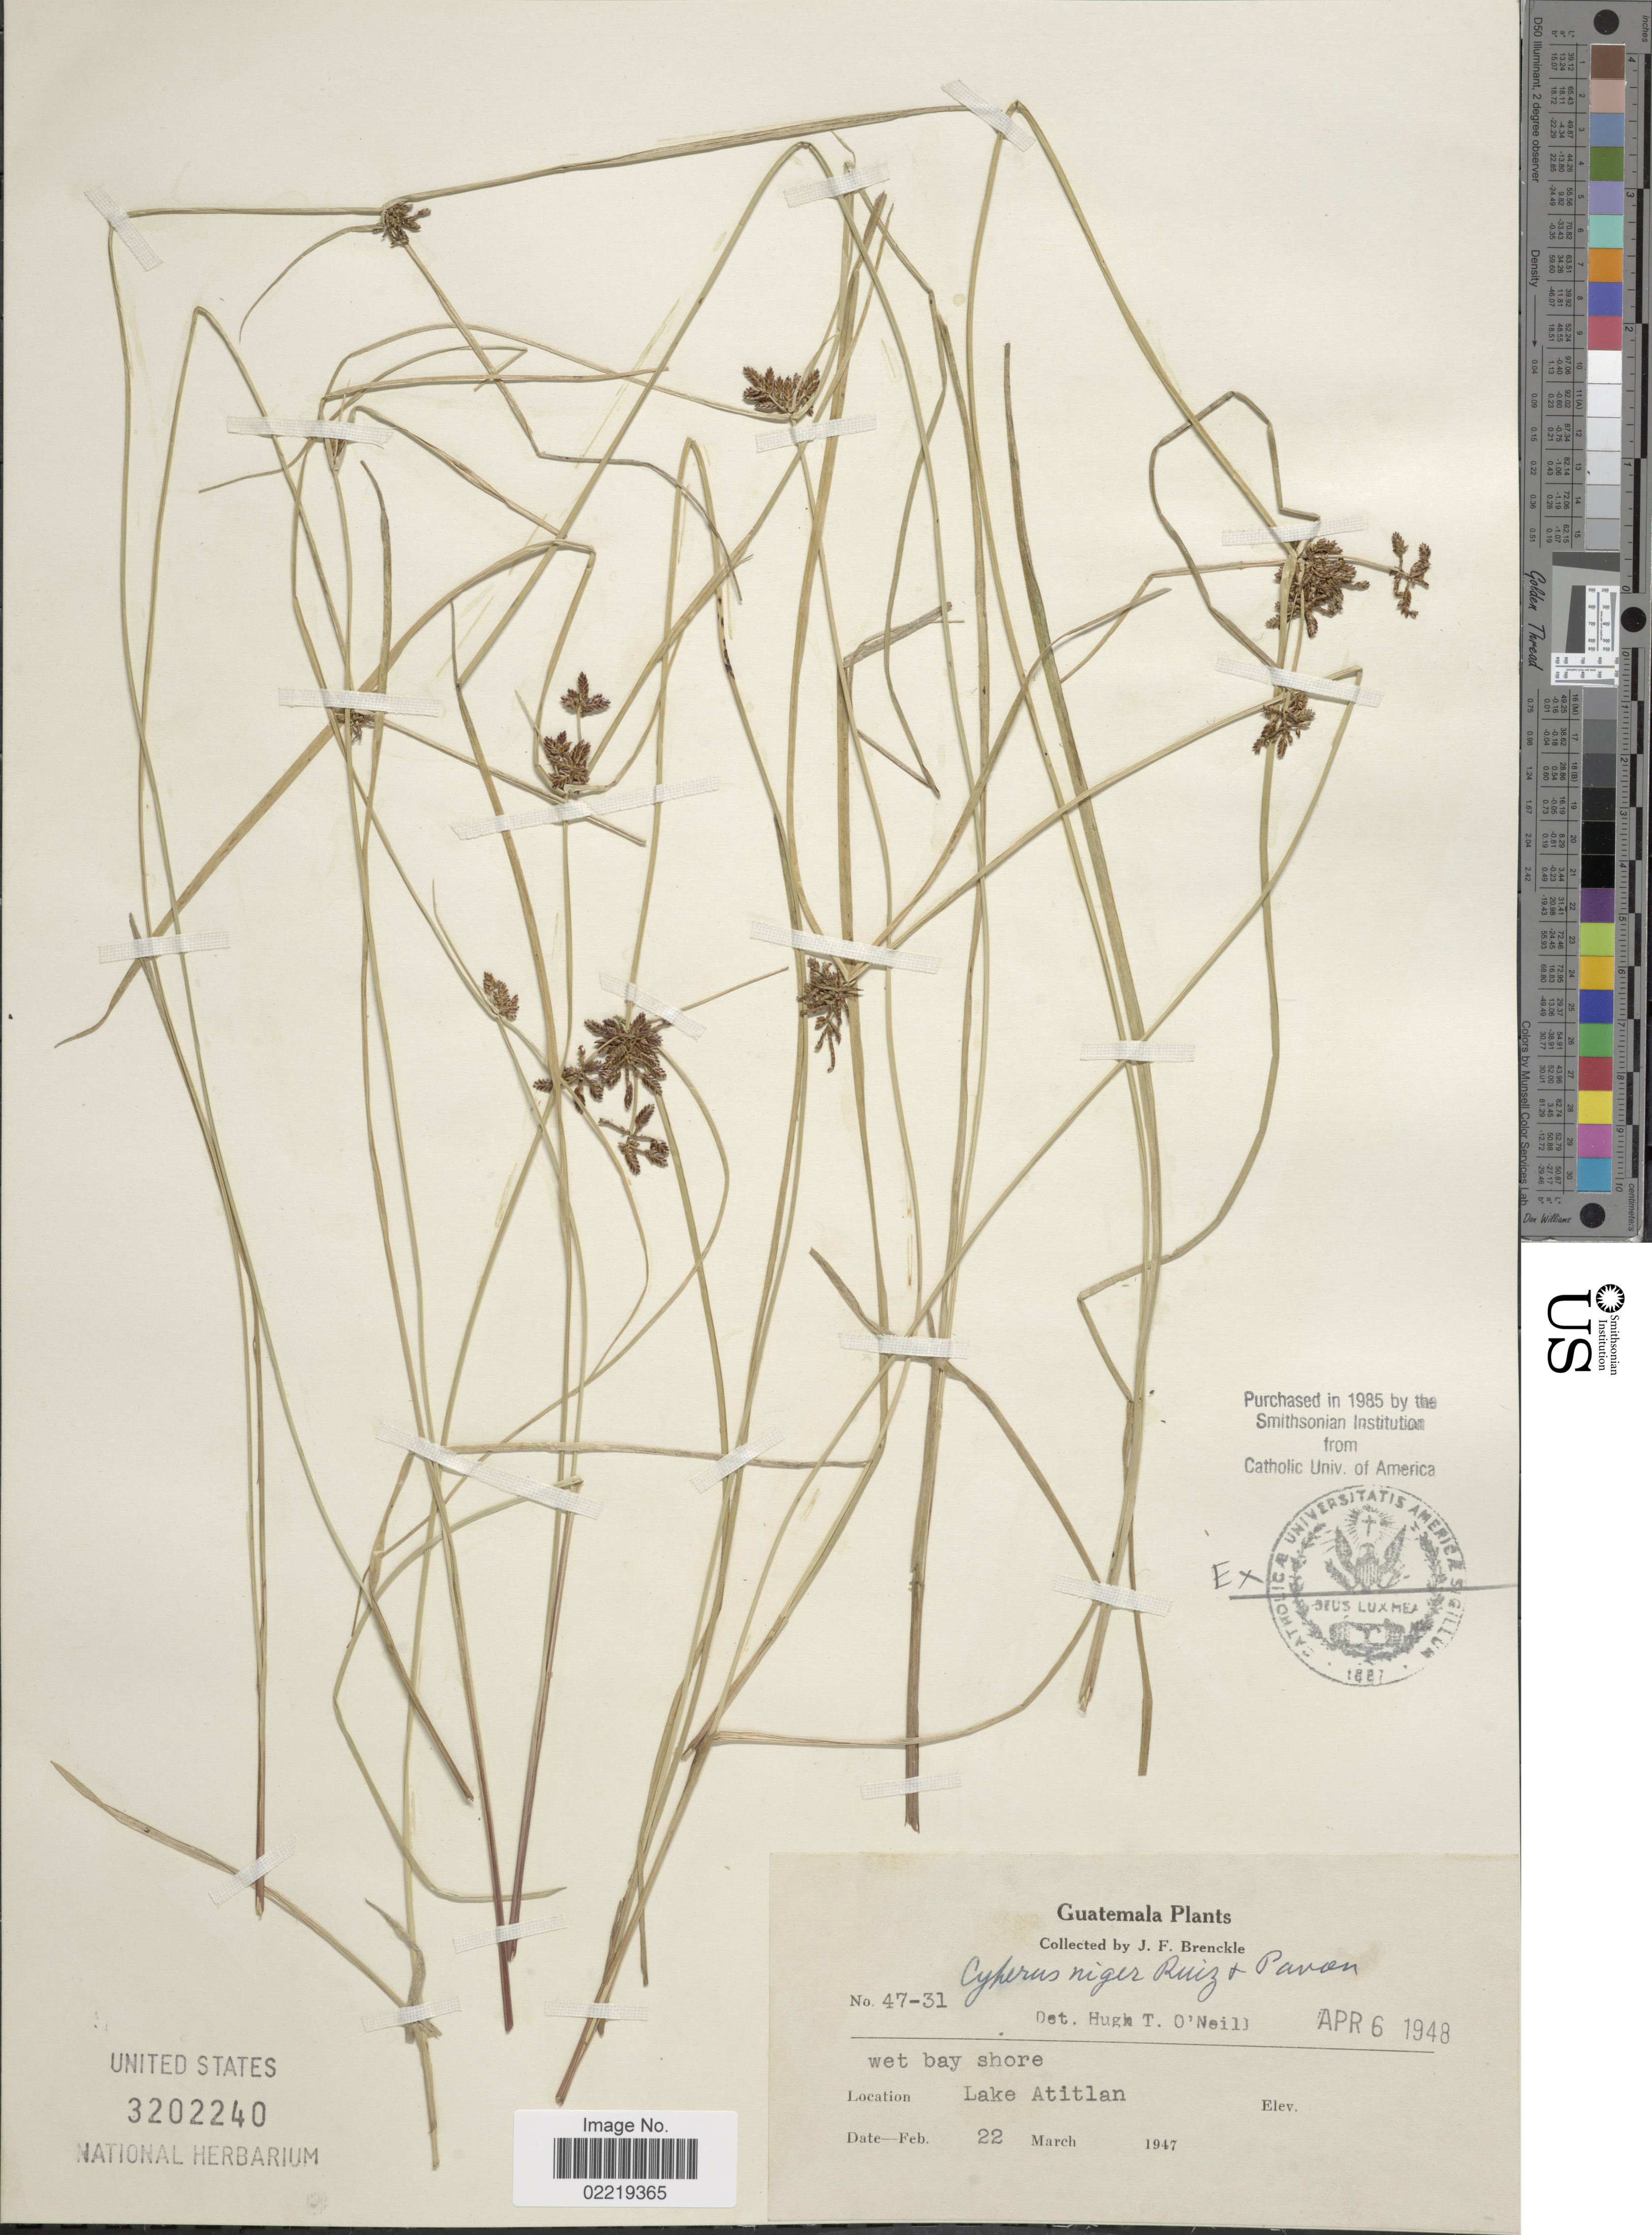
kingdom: Plantae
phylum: Tracheophyta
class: Liliopsida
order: Poales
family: Cyperaceae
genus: Cyperus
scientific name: Cyperus niger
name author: Ruiz & Pav.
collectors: J. Brenckle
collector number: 47-31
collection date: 1947-03-22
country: Guatemala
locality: Lake Atitlan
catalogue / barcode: US 3202240